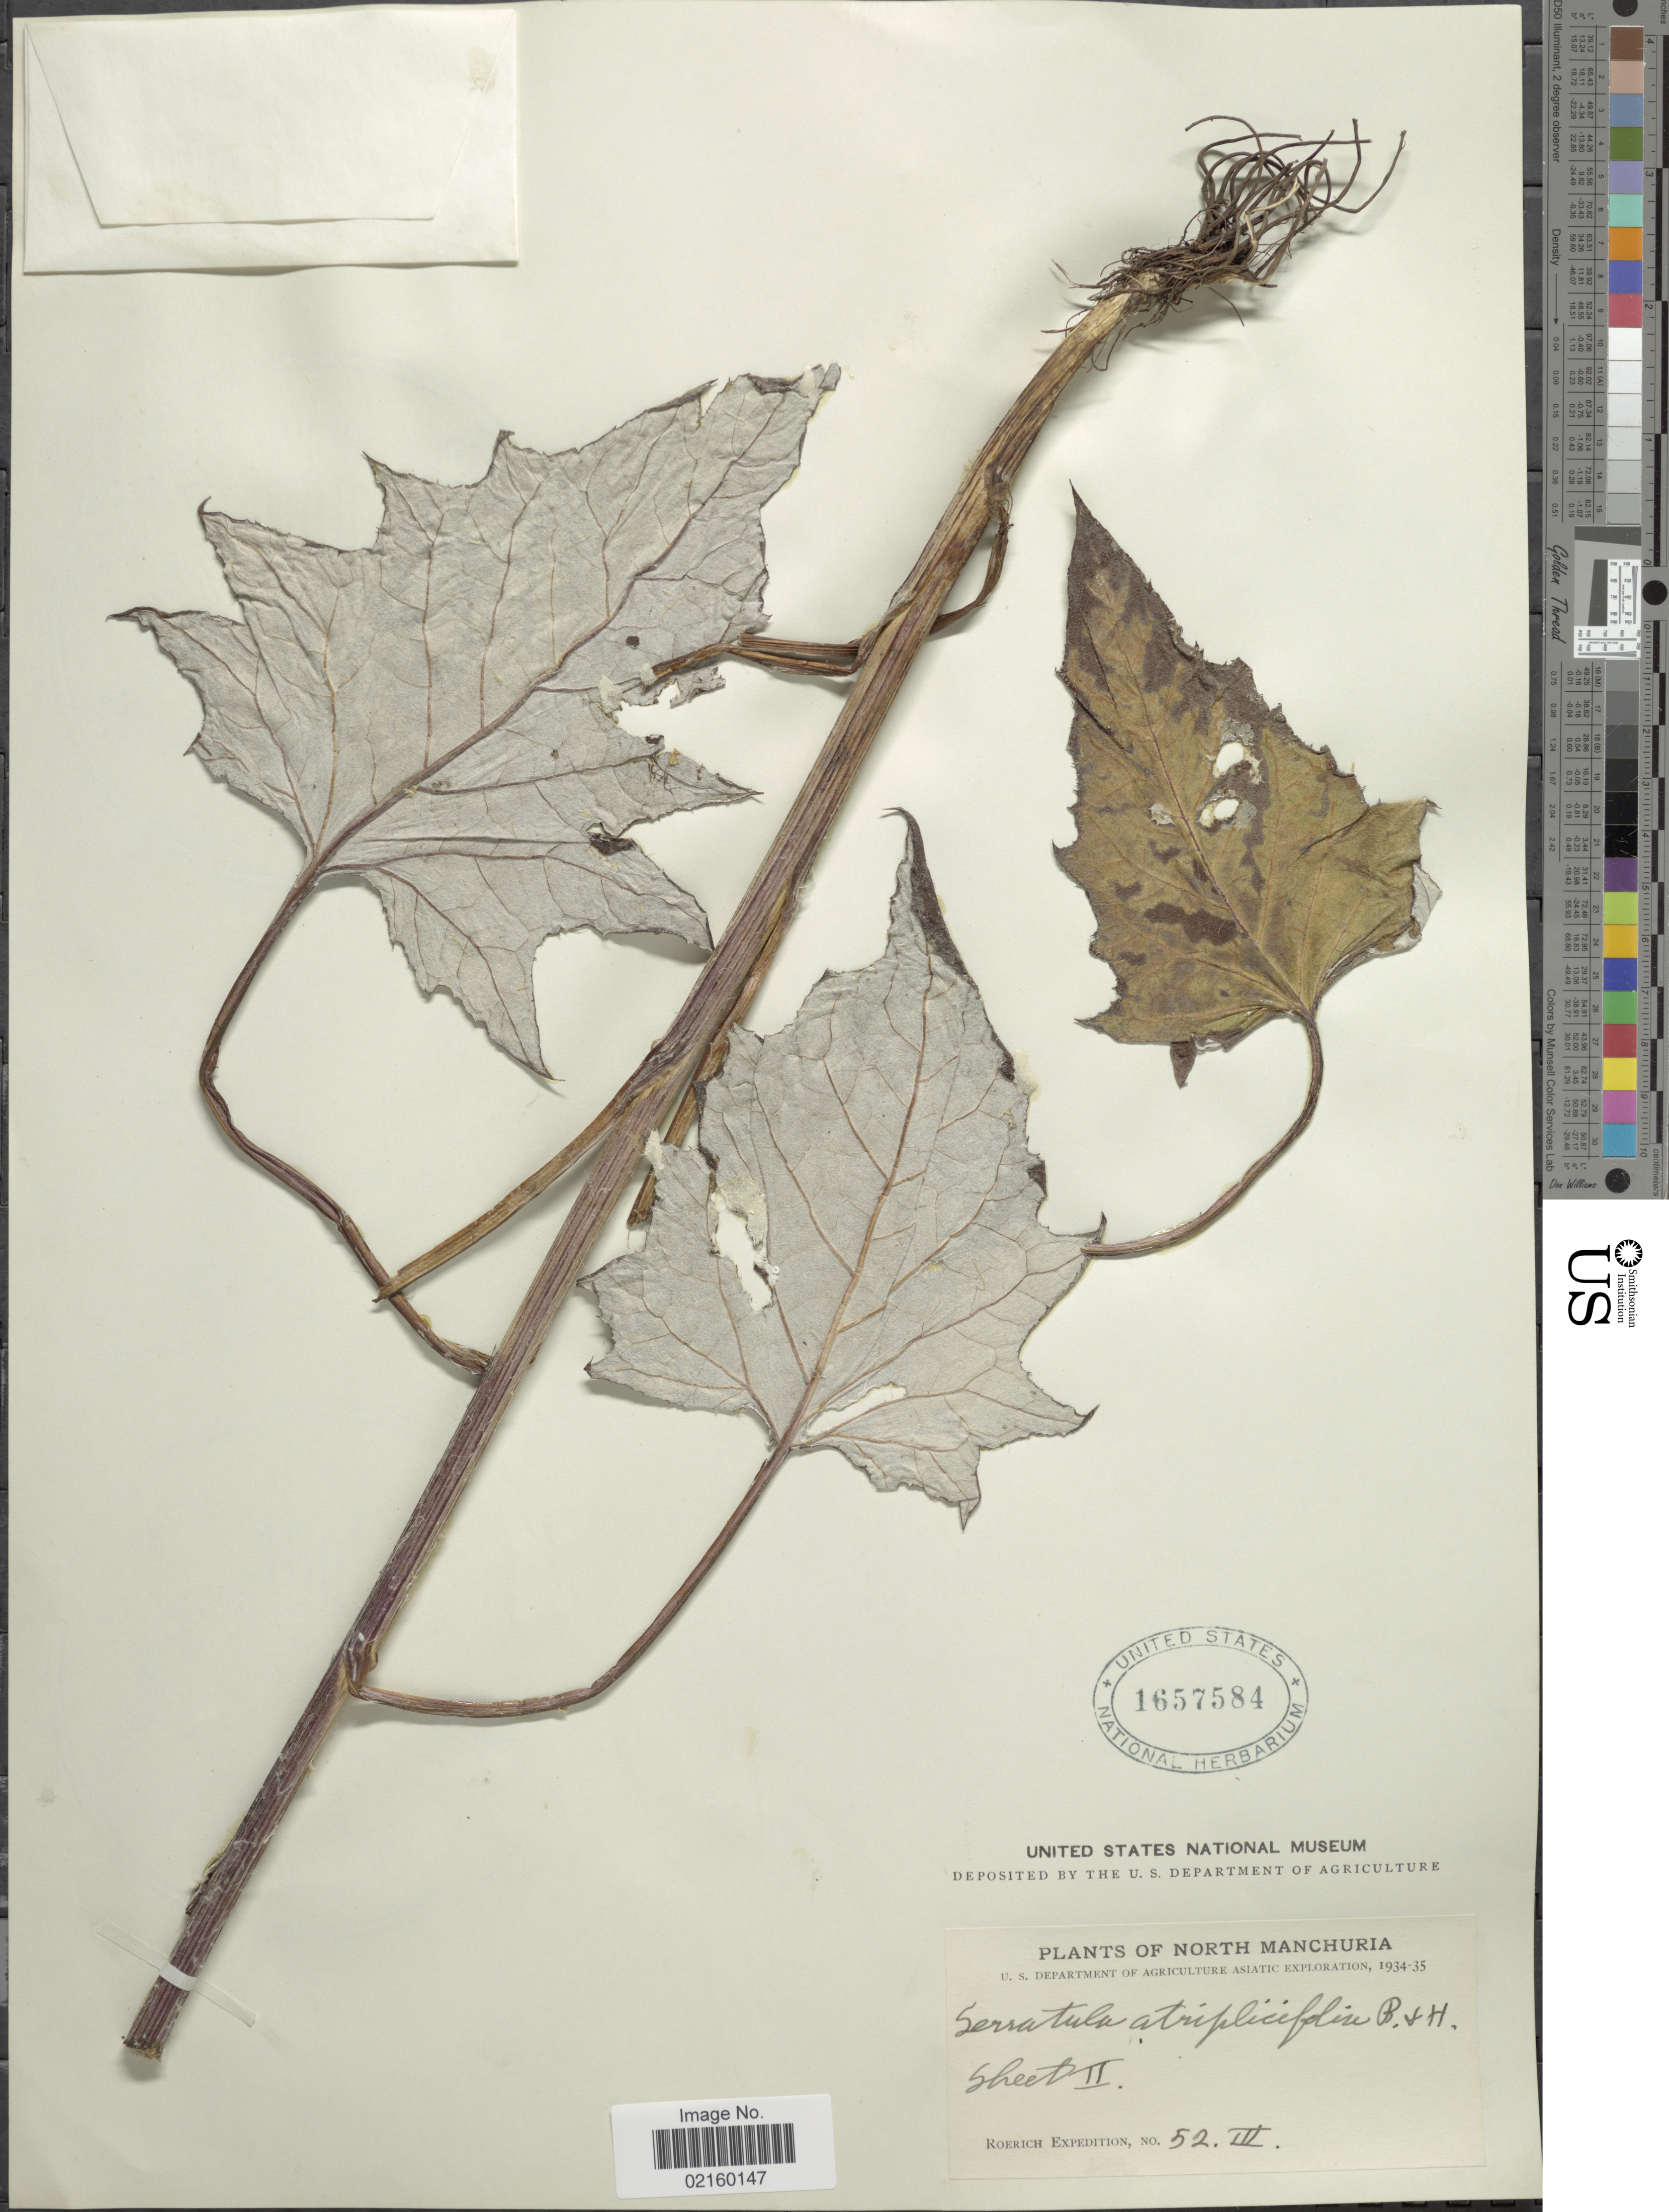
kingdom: Plantae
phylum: Tracheophyta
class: Magnoliopsida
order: Asterales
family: Asteraceae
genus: Serratula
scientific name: Serratula atriplicifolia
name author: Benth. & Hook. f.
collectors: Roerich Expedition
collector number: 52III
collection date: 1934/1935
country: China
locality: North Manchuria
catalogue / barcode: US 1657584